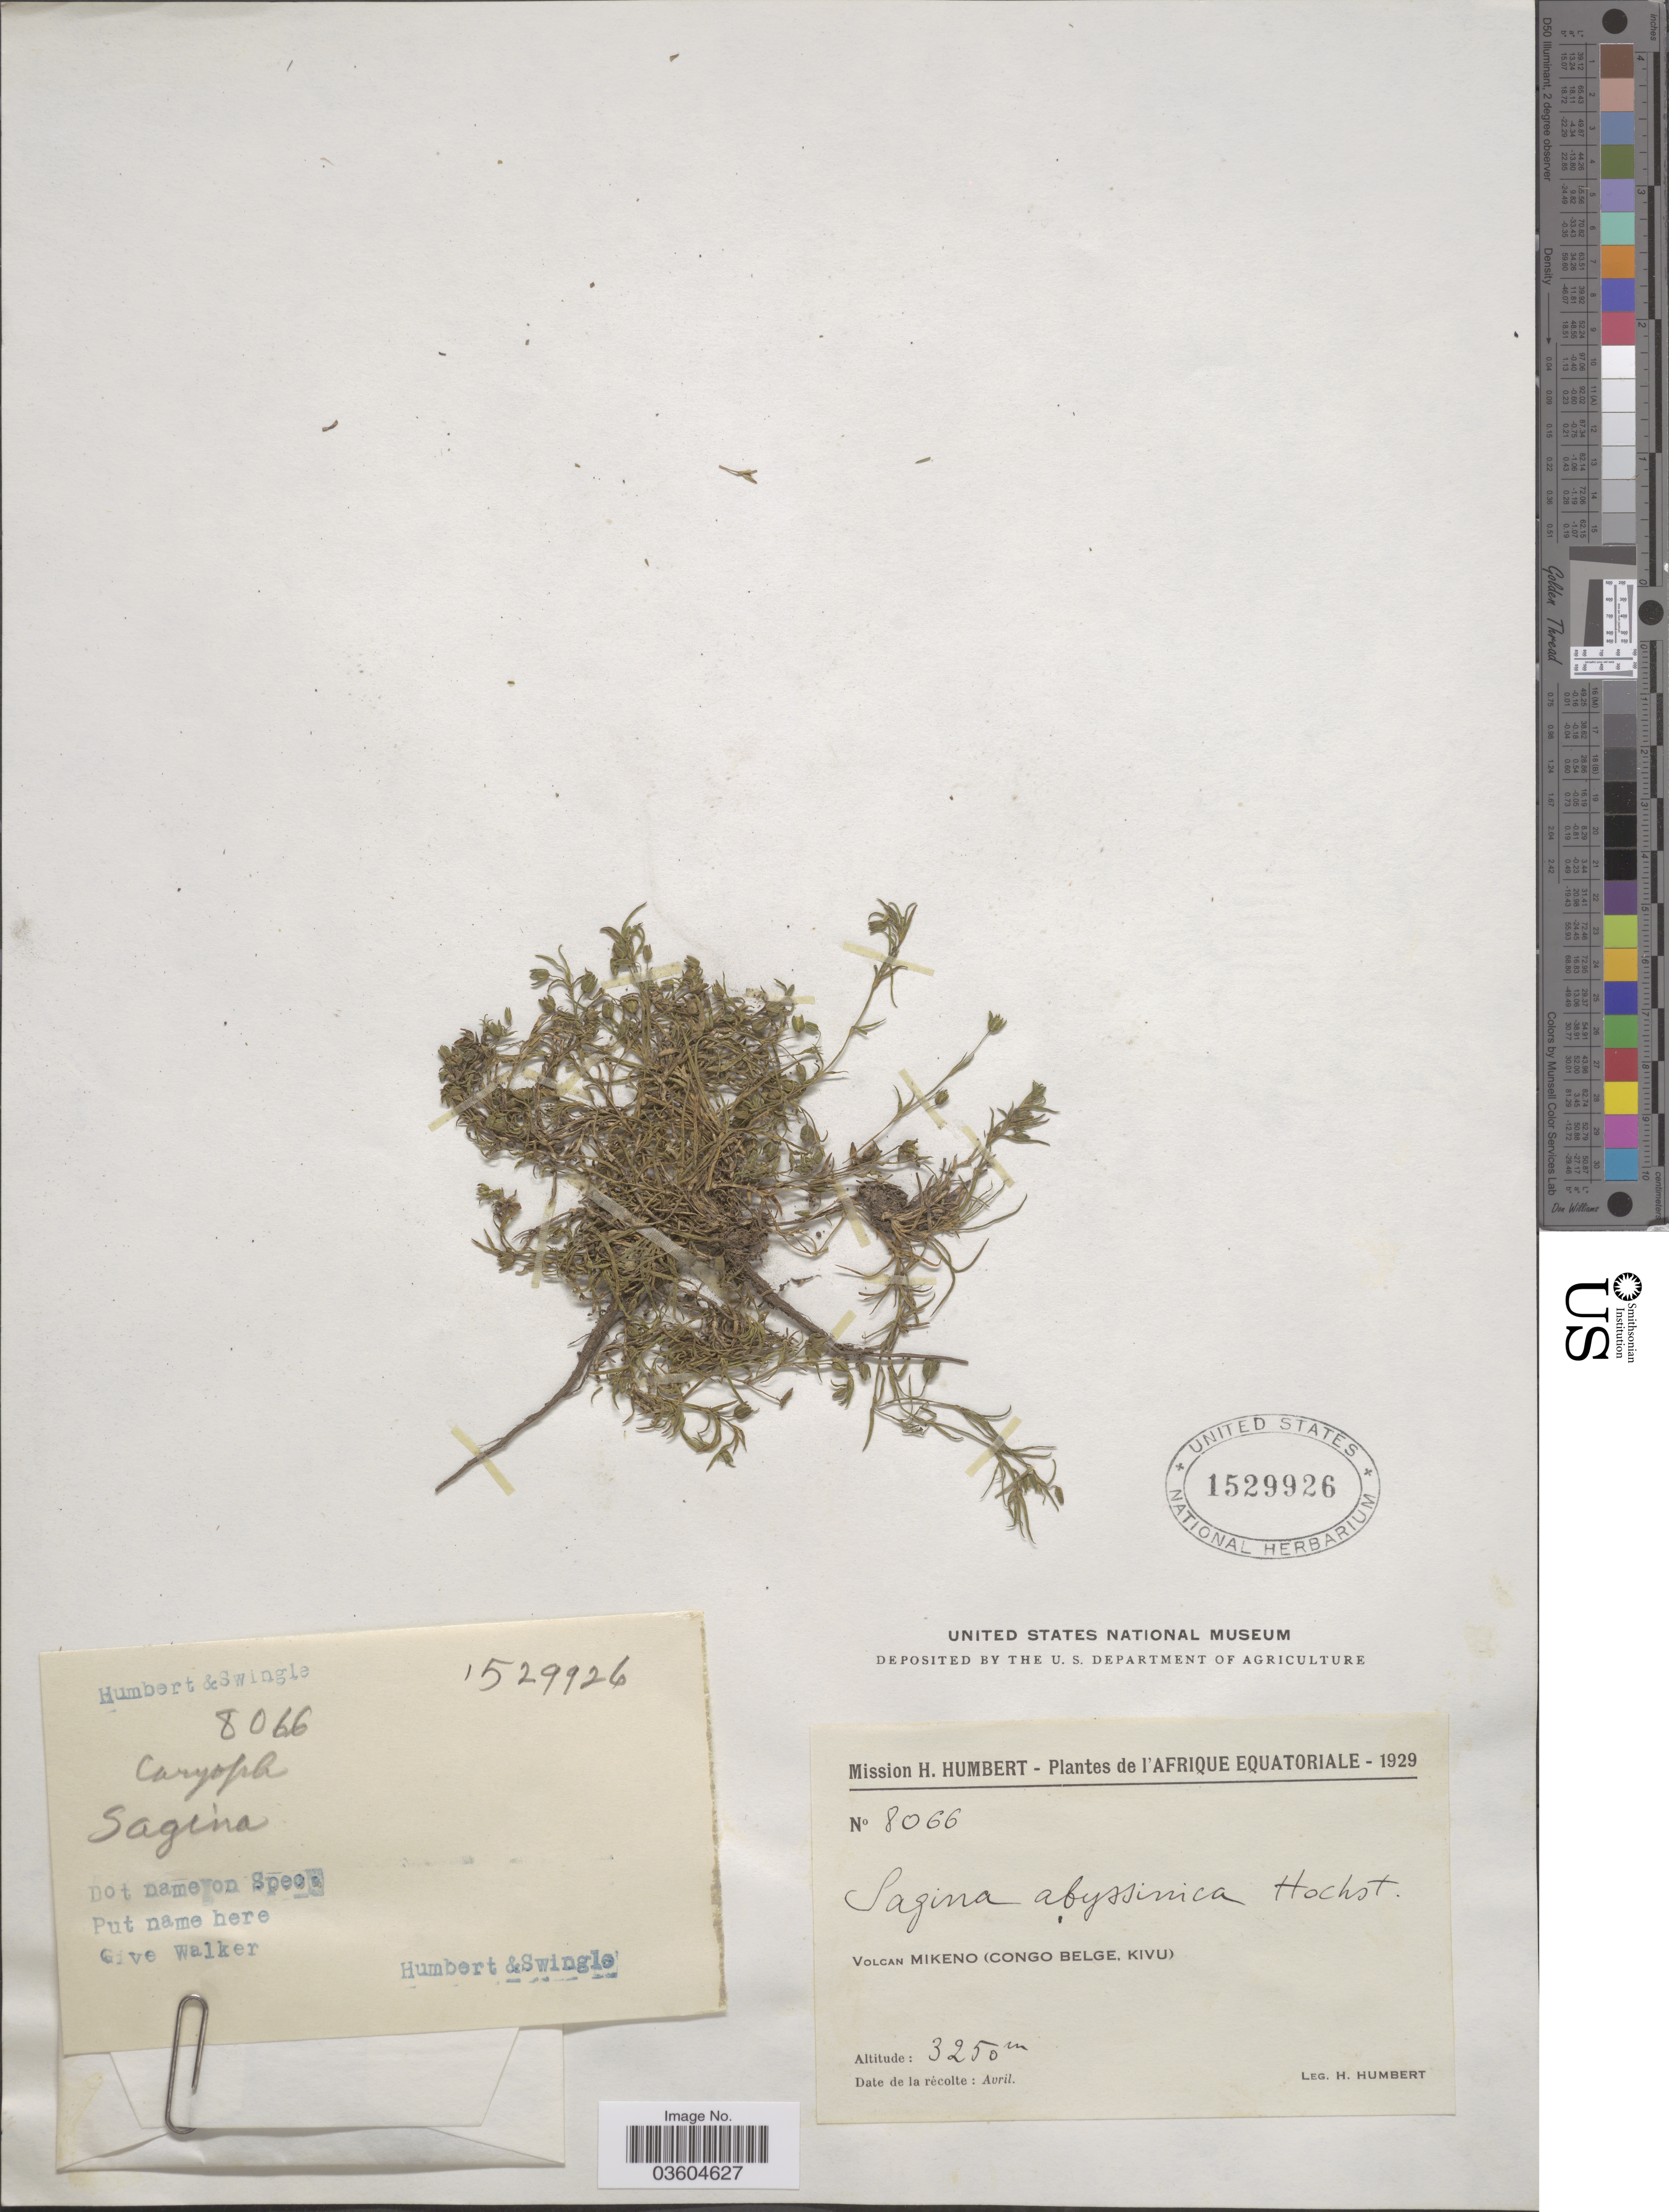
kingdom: Plantae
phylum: Tracheophyta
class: Magnoliopsida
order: Caryophyllales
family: Caryophyllaceae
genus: Sagina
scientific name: Sagina abyssinica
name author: Hochst. ex A. Rich.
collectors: H. Humbert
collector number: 8066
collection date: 1929-04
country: Congo, Democratic Republic of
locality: Afrique Equatoriale. Volcan Mikeno (Congo Belge, Kivu).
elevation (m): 3250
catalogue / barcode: US 1529926